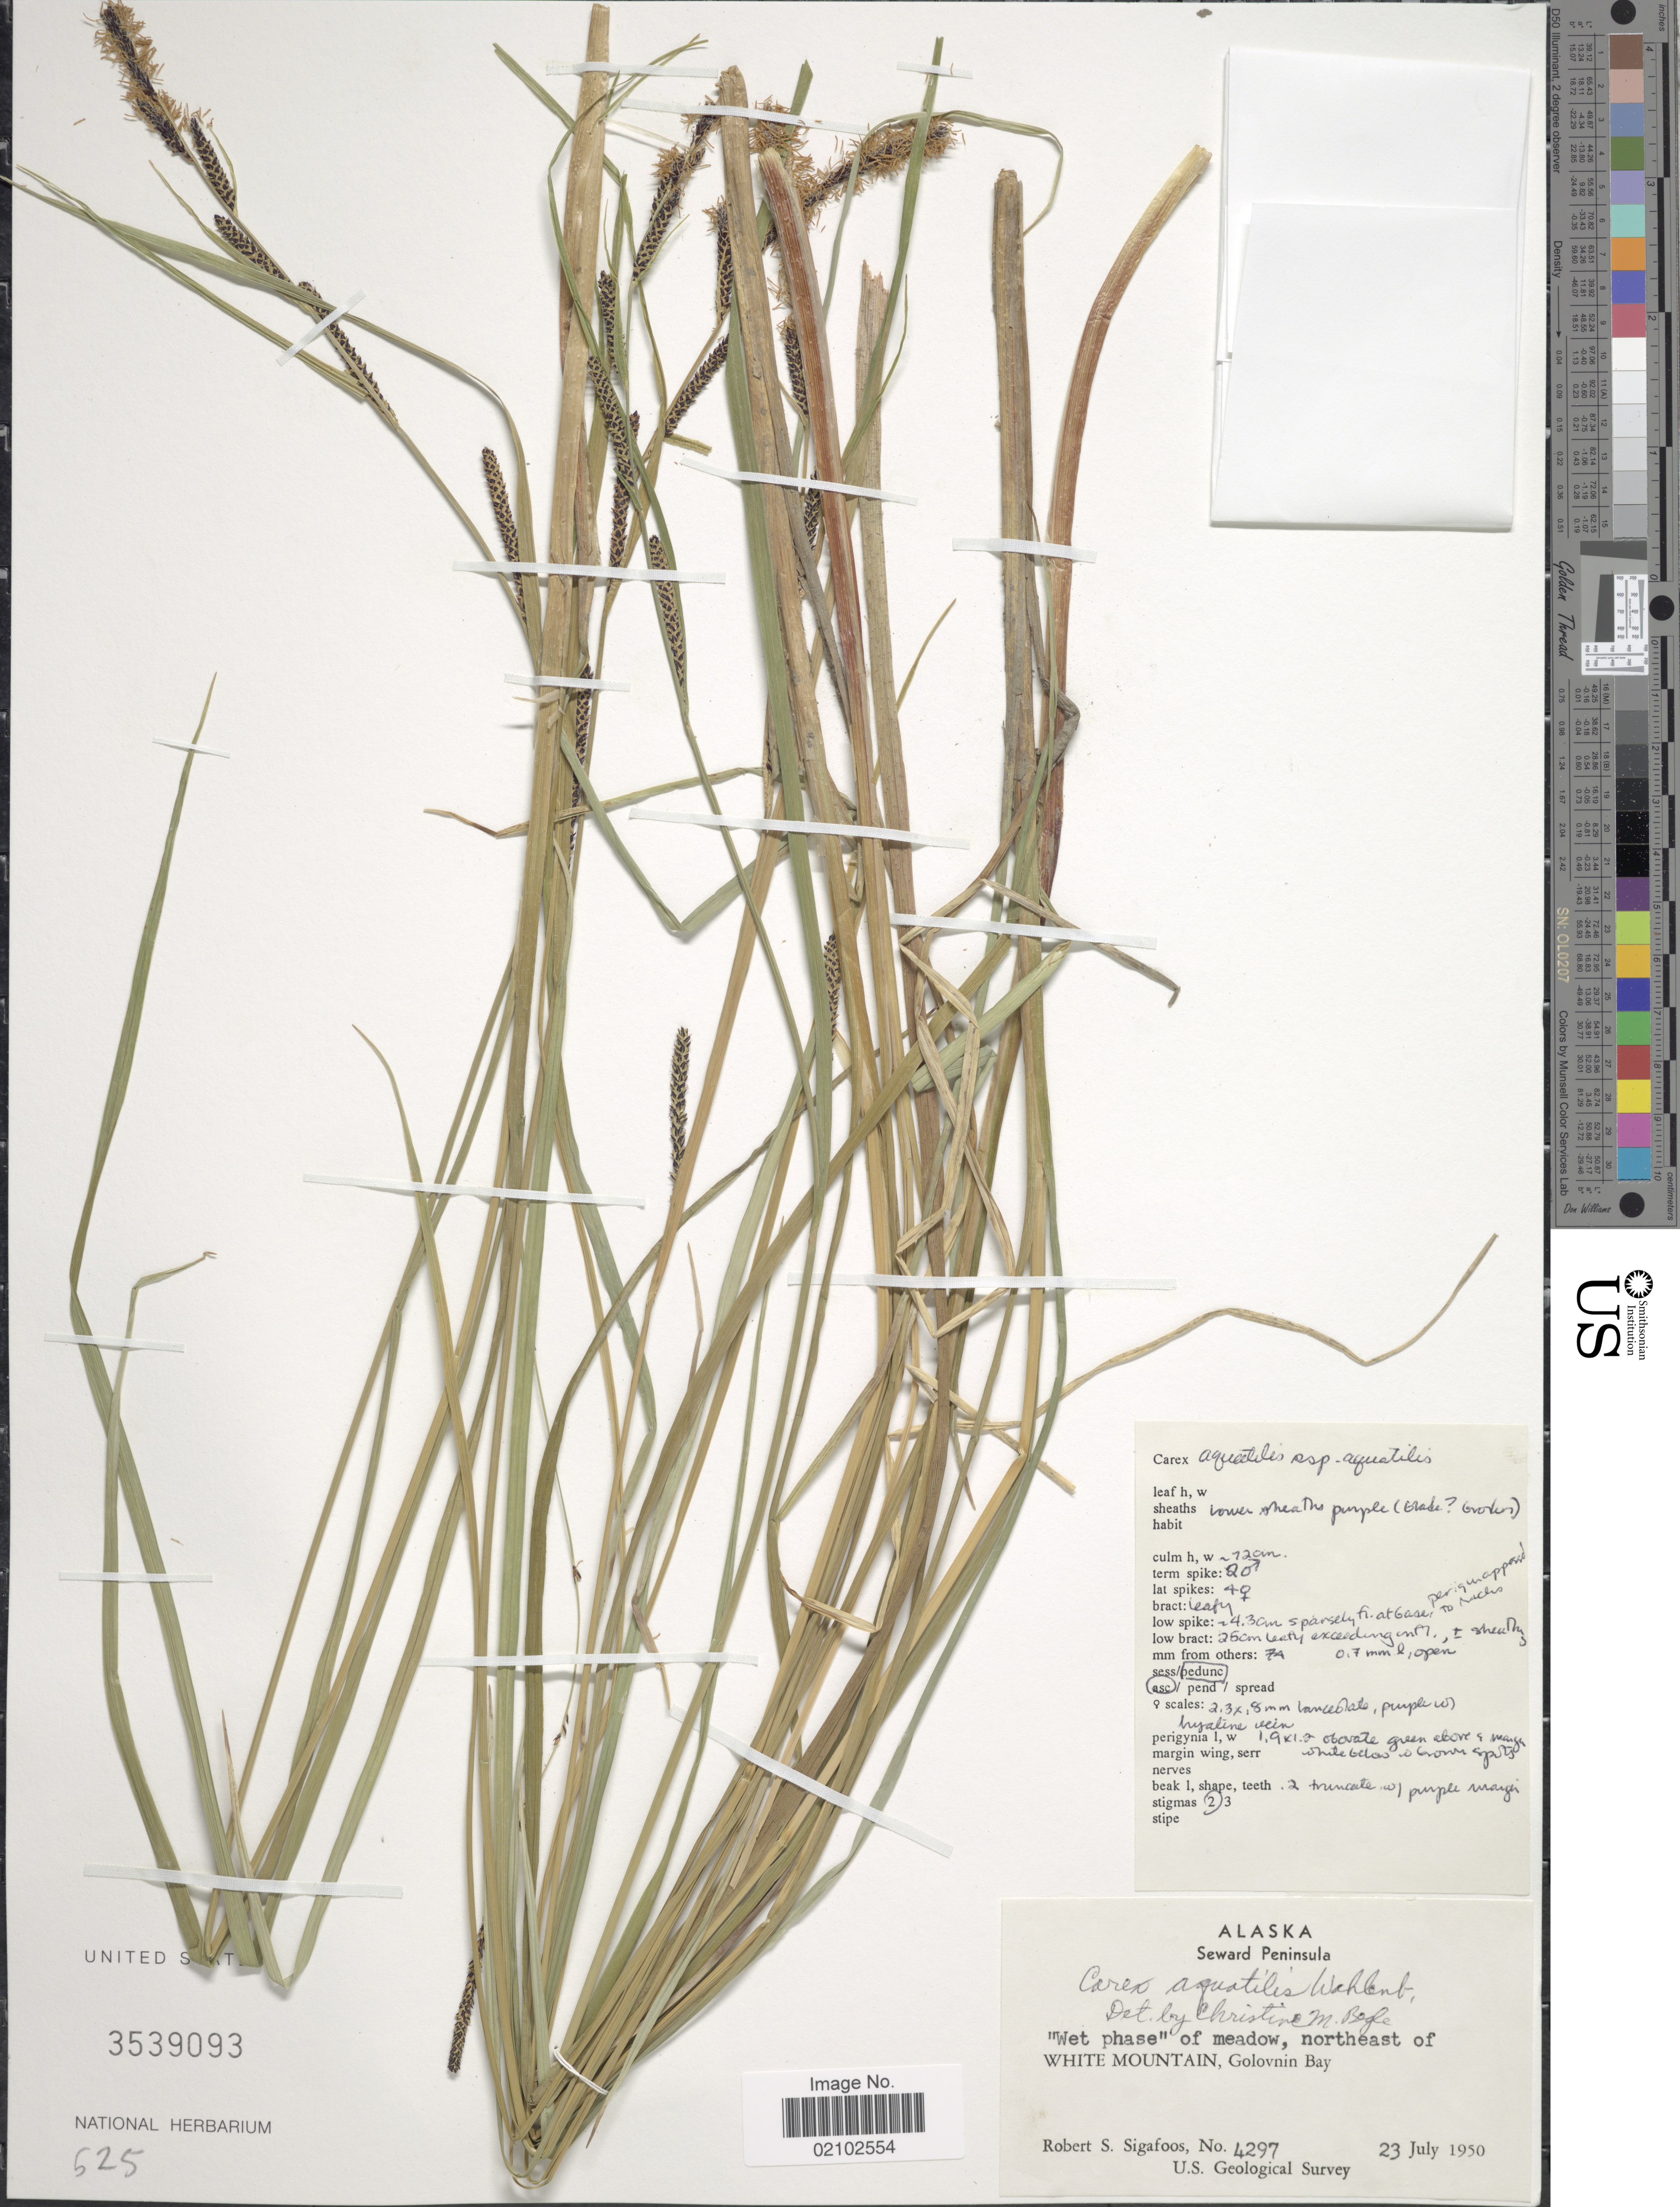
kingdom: Plantae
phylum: Tracheophyta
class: Liliopsida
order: Poales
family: Cyperaceae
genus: Carex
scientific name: Carex aquatilis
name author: Wahlenb.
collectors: R. Sigafoos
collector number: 4297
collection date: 1950-07-23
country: United States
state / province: Alaska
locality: Seward Peninsula, 'Wet phase' of meadow, northeast of White Mountain, Golovnin Bay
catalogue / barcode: US 3539093